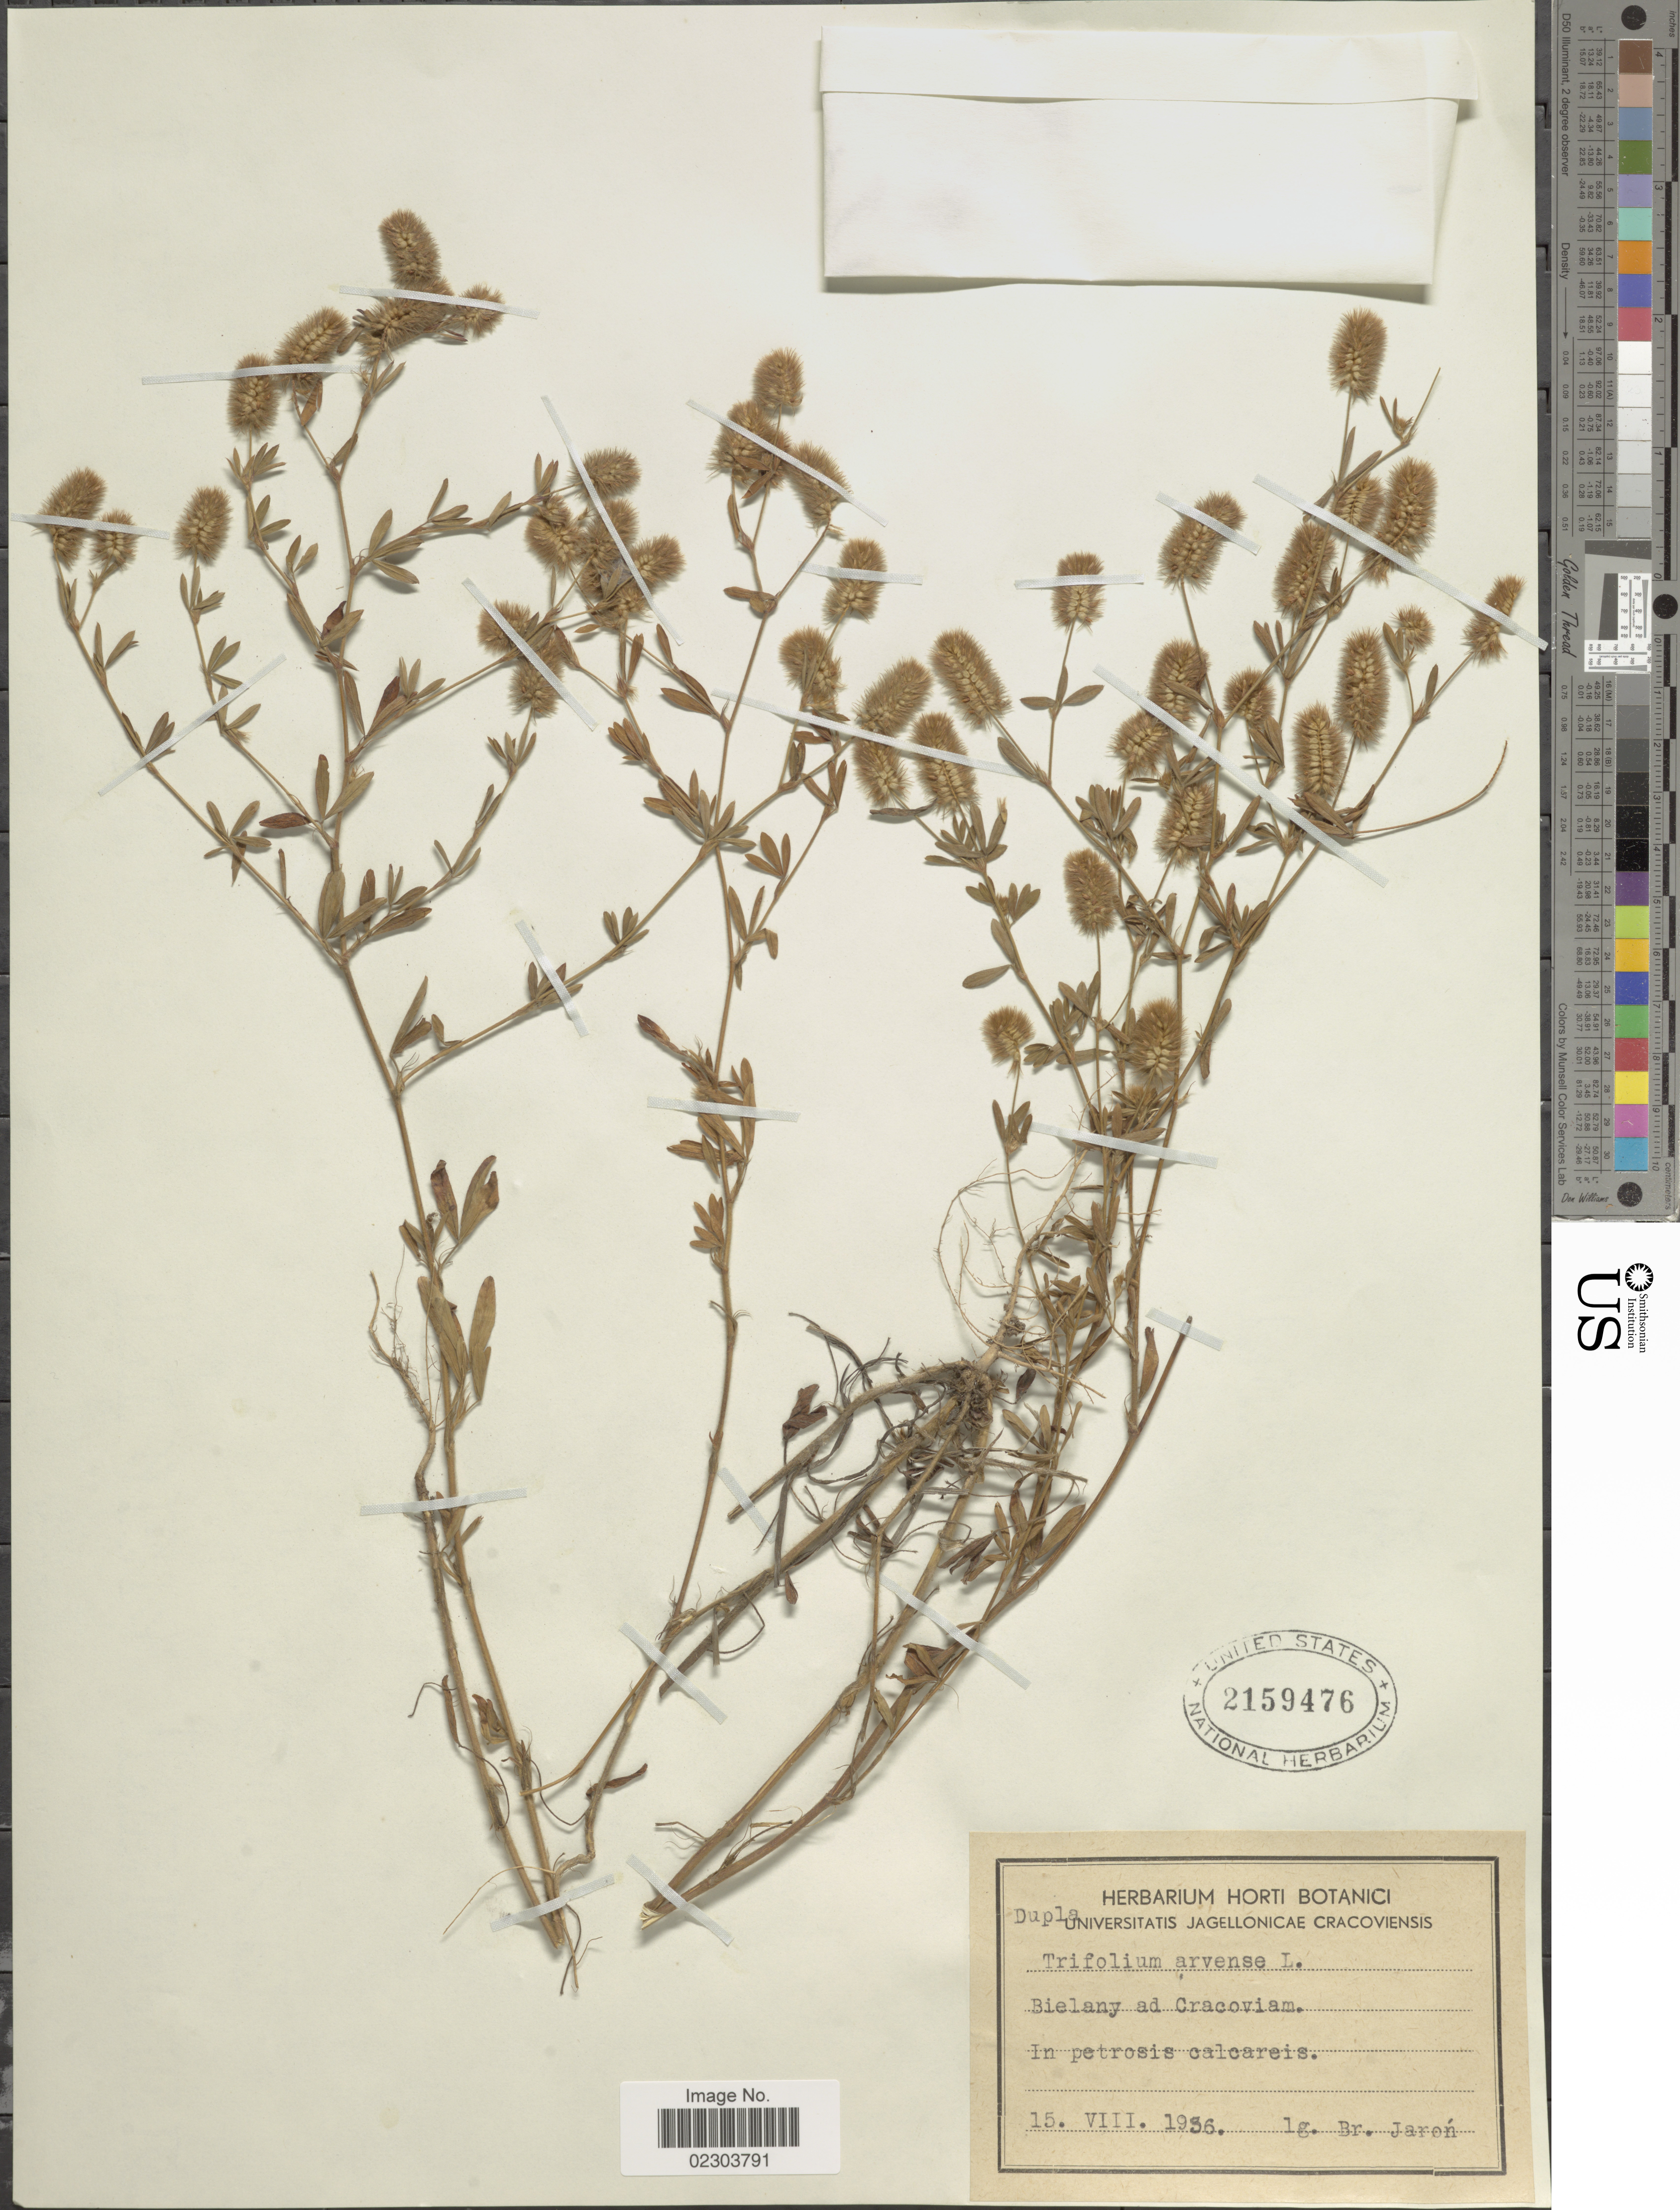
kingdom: Plantae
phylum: Tracheophyta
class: Magnoliopsida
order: Fabales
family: Fabaceae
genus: Trifolium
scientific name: Trifolium arvense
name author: L.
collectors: B. Jaron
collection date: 1936-08-15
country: Poland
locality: Bielany ad Cracoviam, in petrosis calcareis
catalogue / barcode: US 2159476